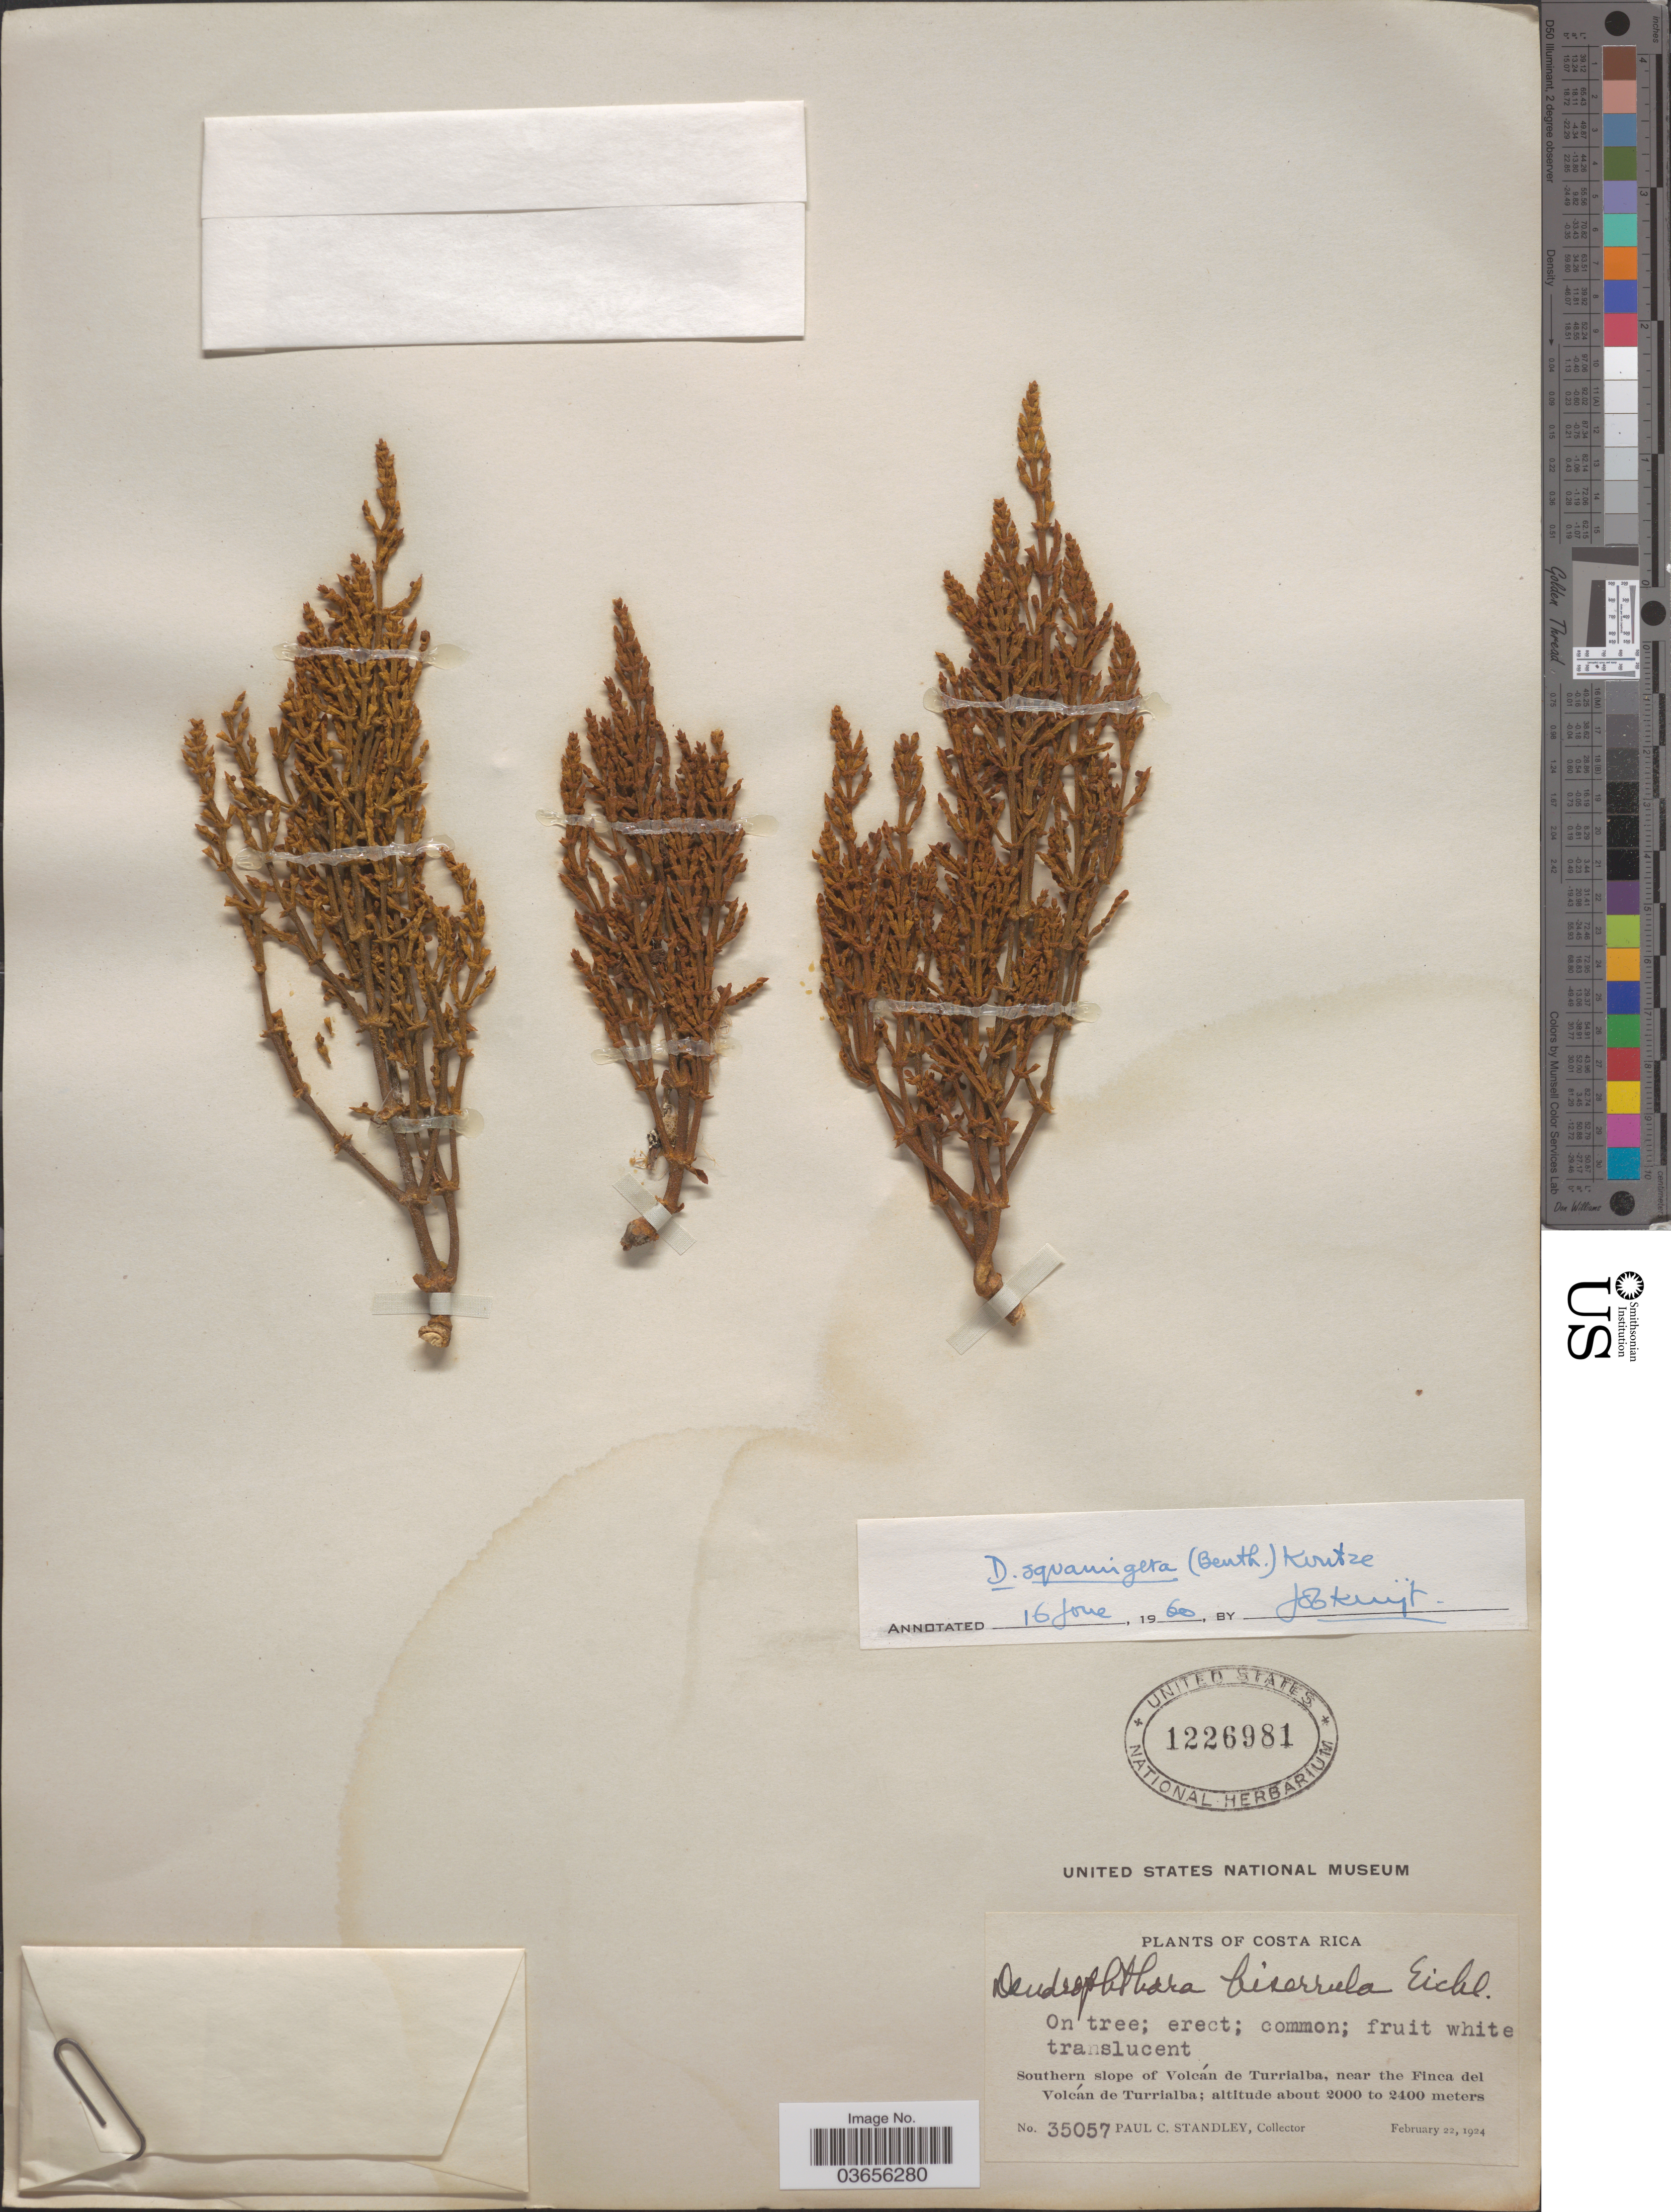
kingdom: Plantae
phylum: Tracheophyta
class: Magnoliopsida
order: Santalales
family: Viscaceae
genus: Dendrophthora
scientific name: Dendrophthora squamigera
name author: (Benth.) Kuntze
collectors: P. C. Standley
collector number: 35057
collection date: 1924-02-22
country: Costa Rica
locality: Southern slope of Volcán de Turrialba, near the Finca del Volcán de Turrialba.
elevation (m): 2000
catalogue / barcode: US 1226981